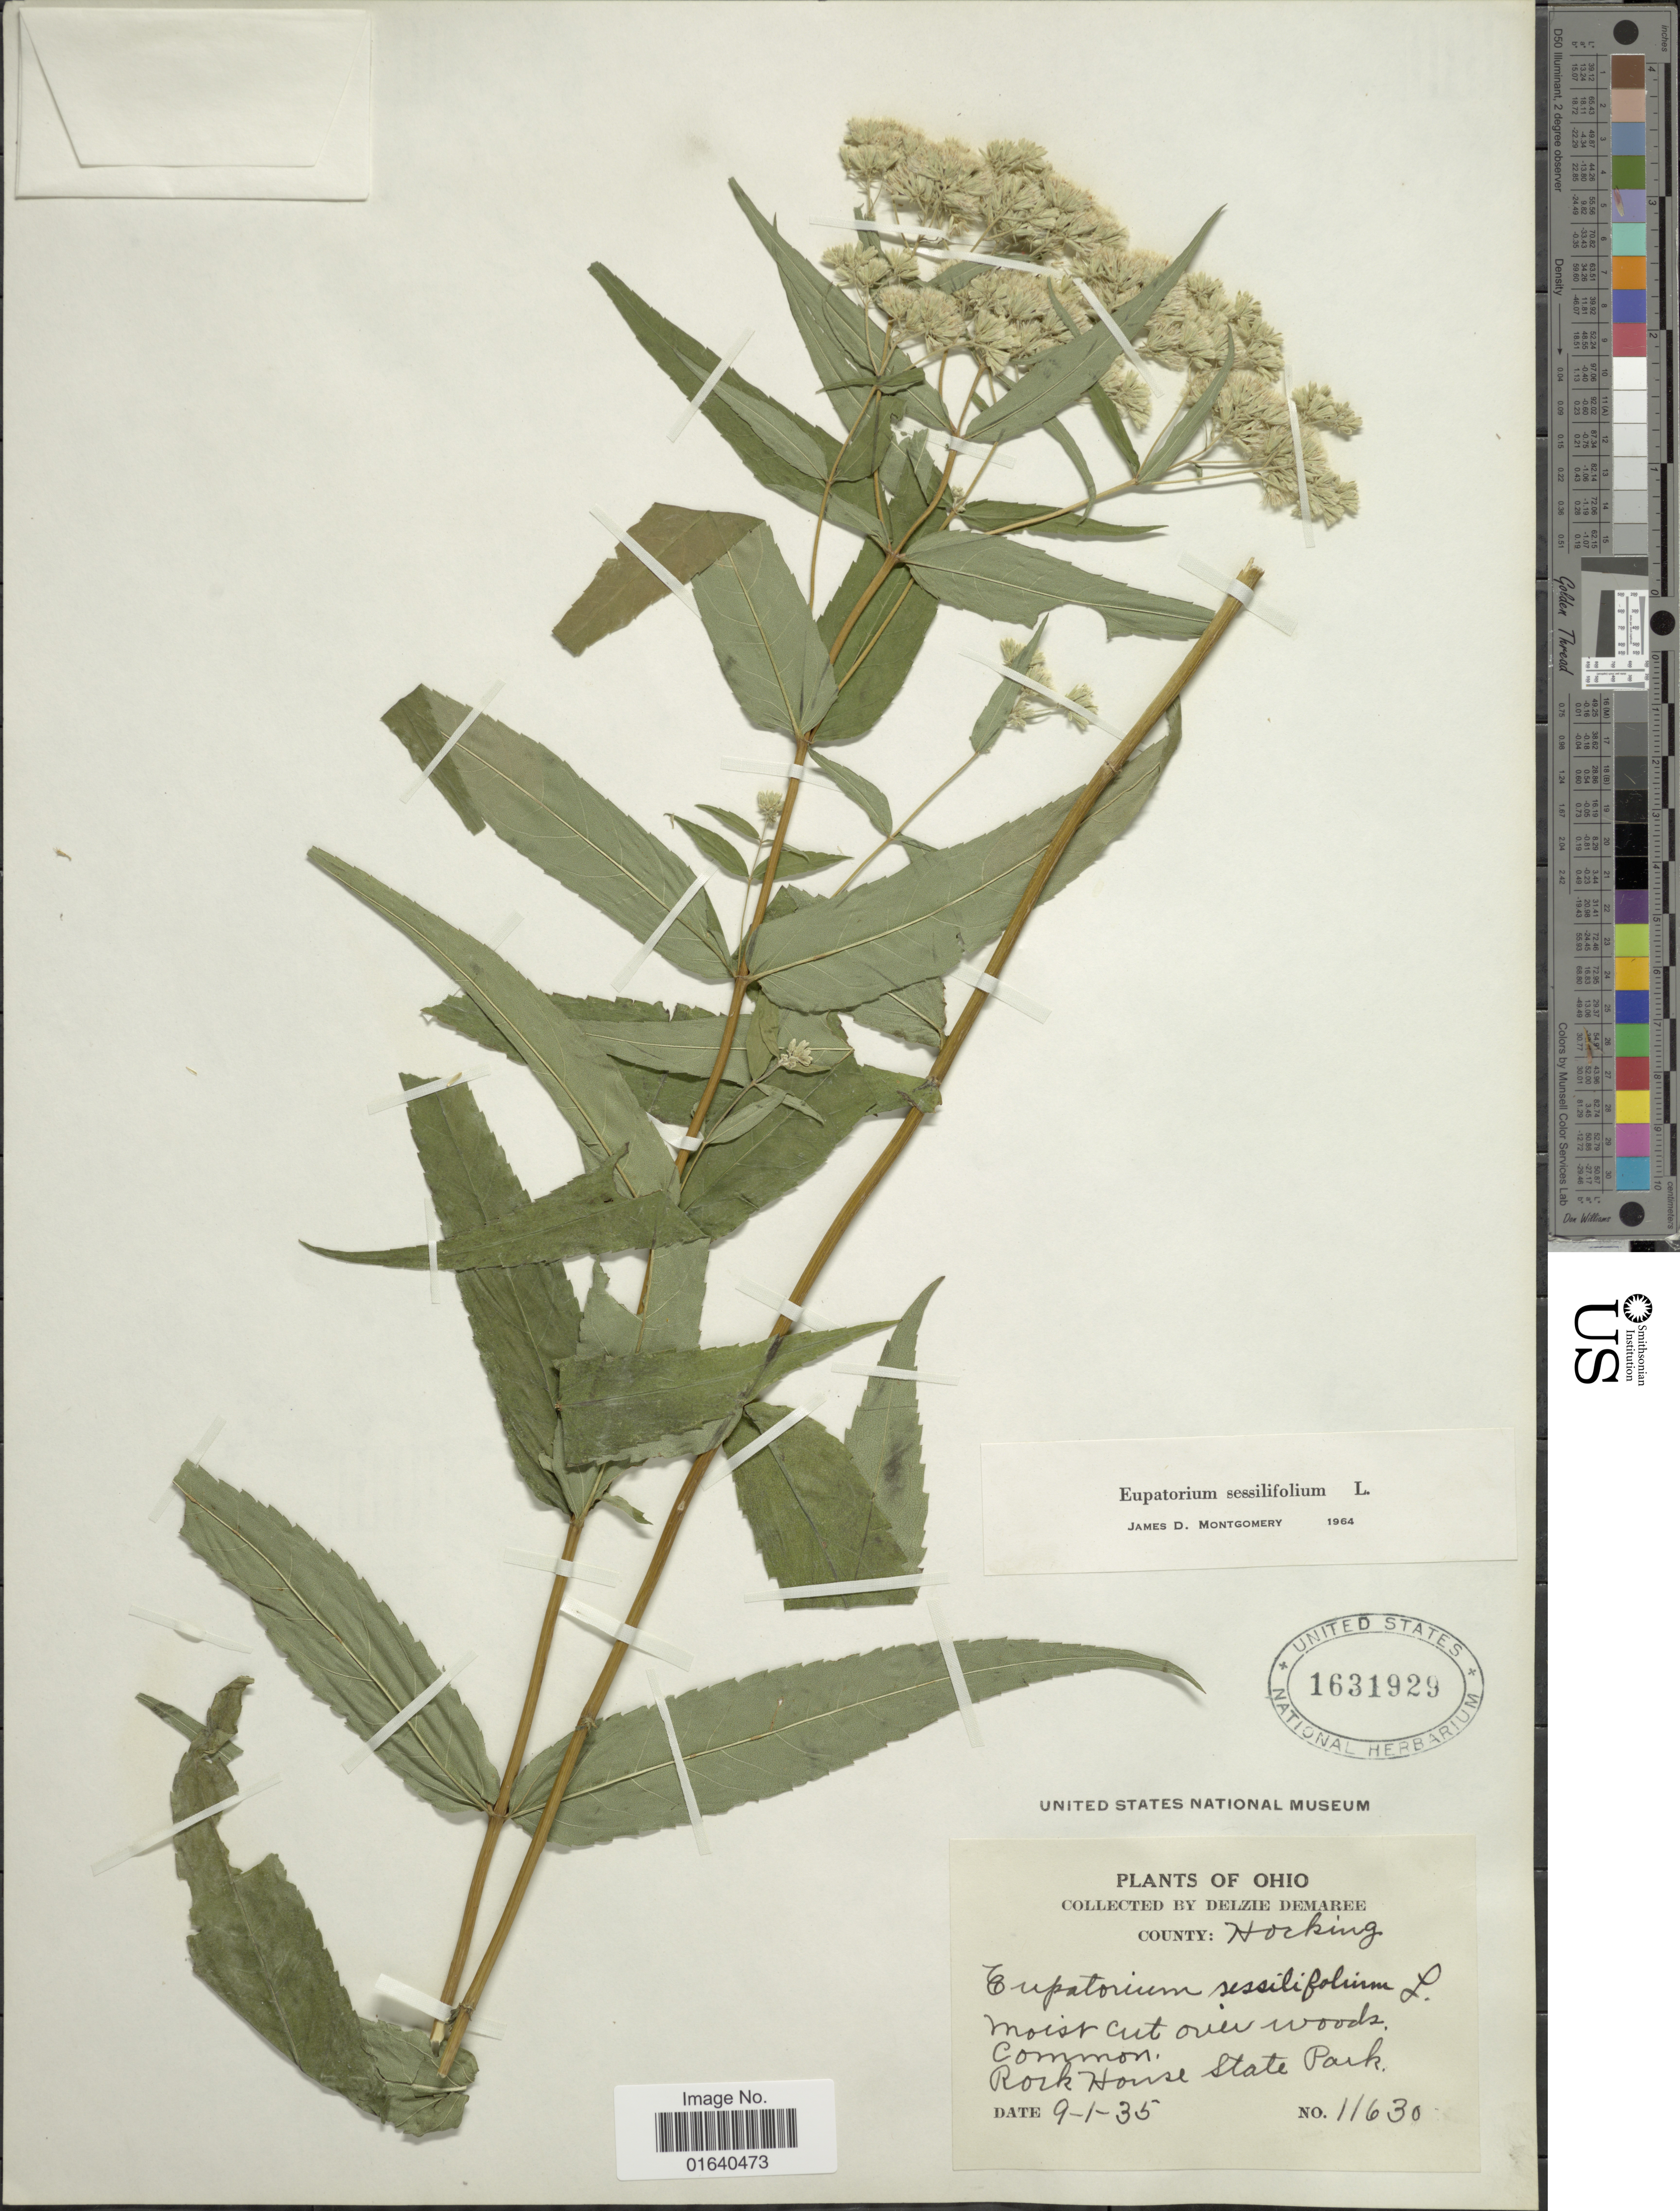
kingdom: Plantae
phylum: Tracheophyta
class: Magnoliopsida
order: Asterales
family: Asteraceae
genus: Eupatorium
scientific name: Eupatorium sessilifolium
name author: L.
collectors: D. Demaree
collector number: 11630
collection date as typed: Transcribed d/m/y: 1/9/35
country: United States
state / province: Ohio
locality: County: Hocking, Rock House State Park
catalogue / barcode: US 1631929